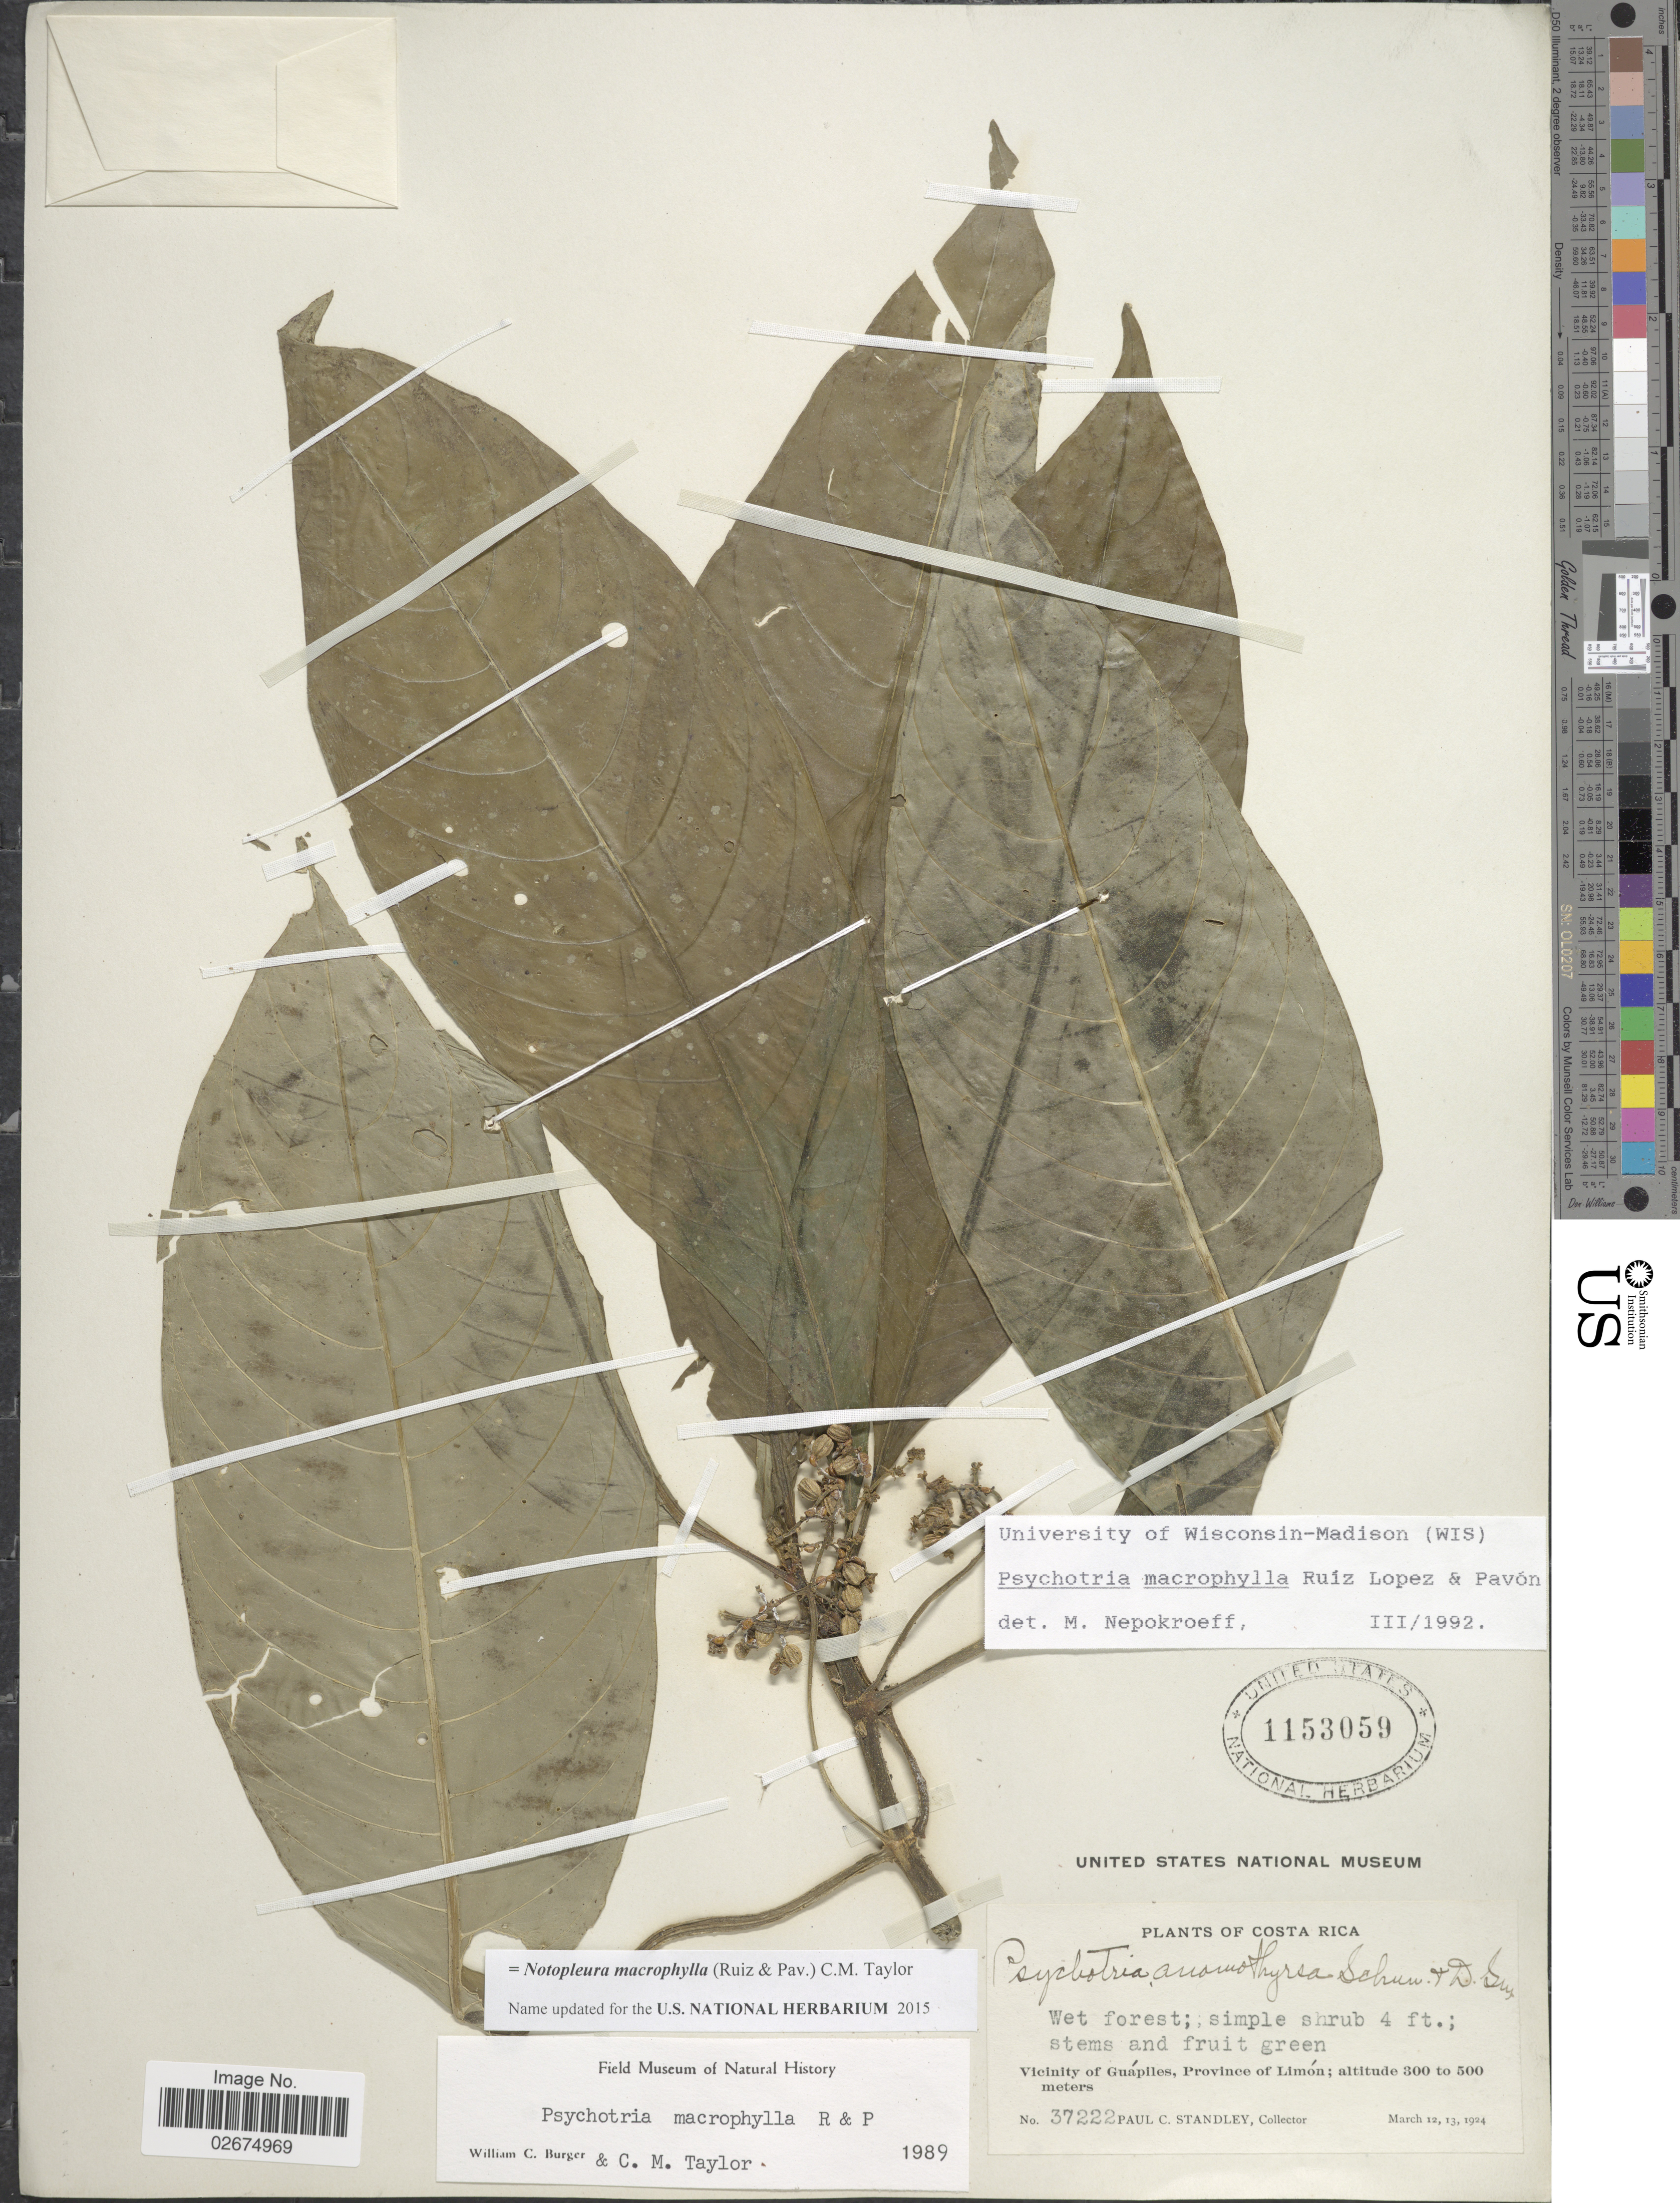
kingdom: Plantae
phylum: Tracheophyta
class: Magnoliopsida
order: Gentianales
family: Rubiaceae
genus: Notopleura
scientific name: Notopleura macrophylla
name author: (Ruiz & Pav.) C.M. Taylor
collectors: P. C. Standley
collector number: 37222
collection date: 1924-03-12/1924-03-13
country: Costa Rica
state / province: Limón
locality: Vicinity of Guápiles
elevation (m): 300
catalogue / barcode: US 1153059